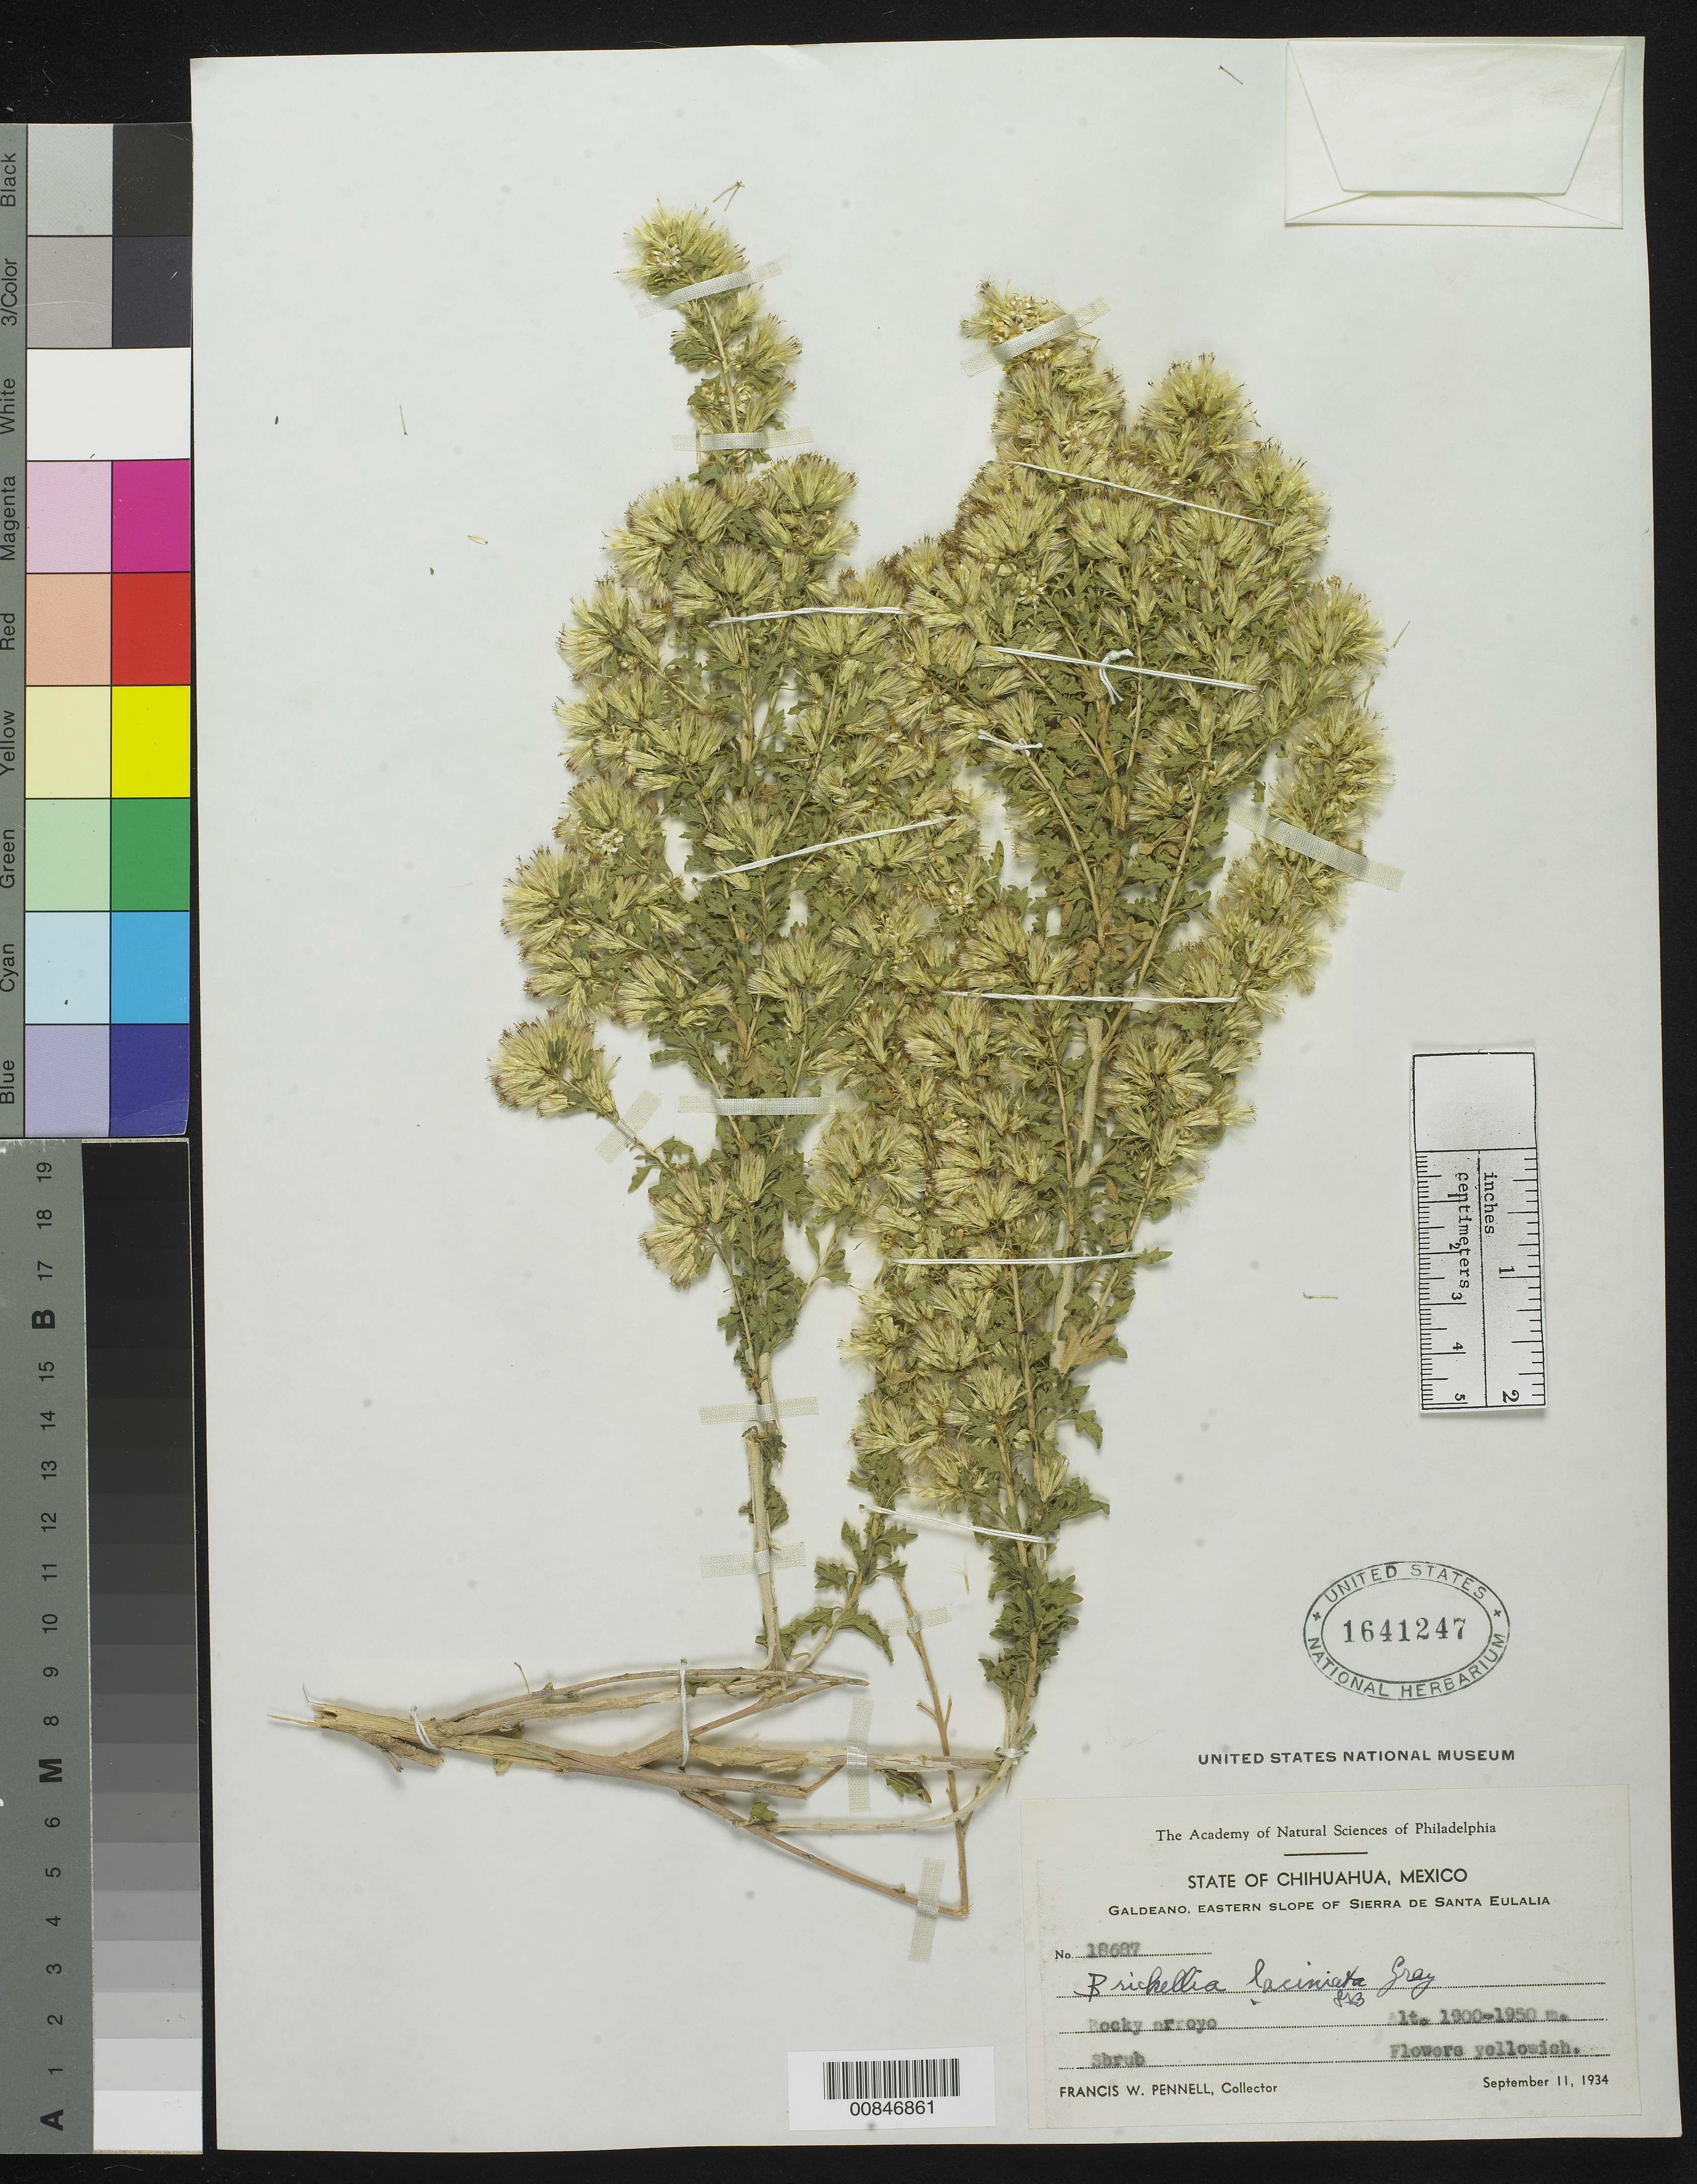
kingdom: Plantae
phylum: Tracheophyta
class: Magnoliopsida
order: Asterales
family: Asteraceae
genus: Brickellia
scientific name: Brickellia laciniata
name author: A. Gray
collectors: F. W. Pennell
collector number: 18687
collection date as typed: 11 Sep 1934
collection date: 1934-09-11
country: Mexico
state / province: Chihuahua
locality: Galdeano, eastern slope of Sierra de Santa Eulalia, Chihuahua.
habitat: Rocky arroyo.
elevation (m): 1950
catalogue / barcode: US 1641247